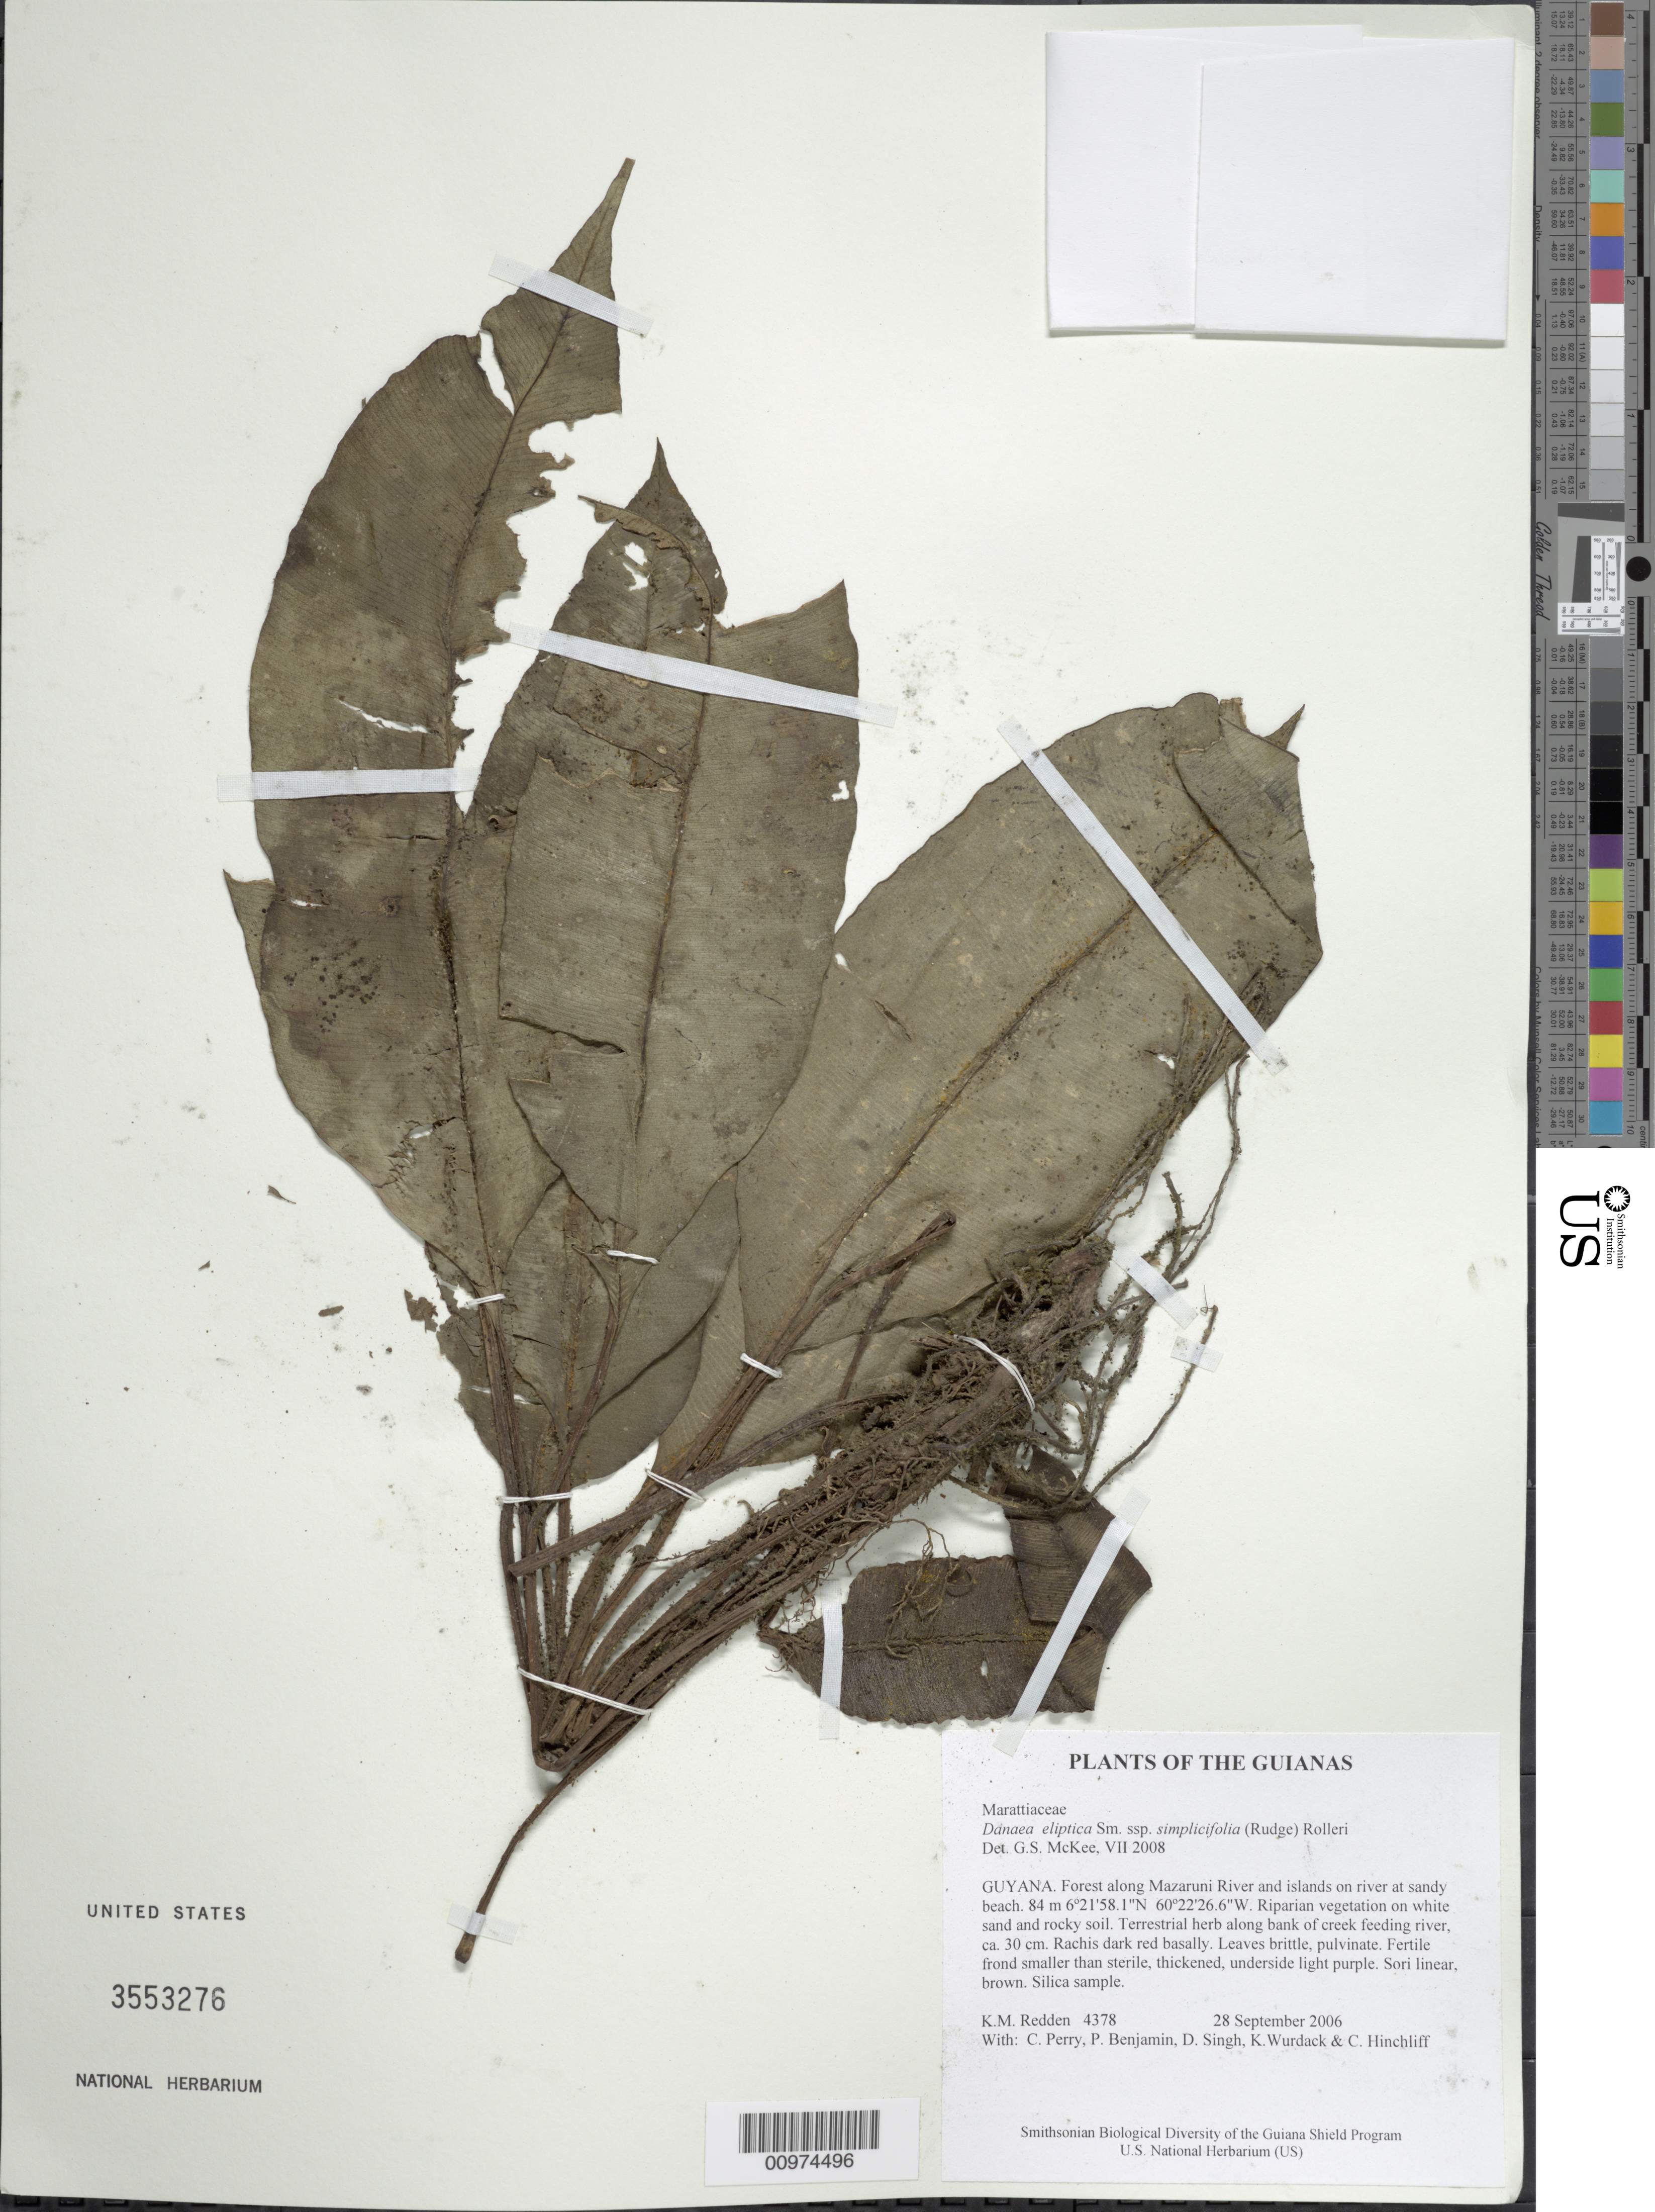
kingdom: Plantae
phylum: Tracheophyta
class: Polypodiopsida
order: Marattiales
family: Marattiaceae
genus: Danaea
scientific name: Danaea elliptica subsp. simplicifolia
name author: (Rudge) Rolleri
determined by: McKee, G. S., (US), NMNH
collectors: K. M. Redden, C. Perry, P. Benjamin, D. Singh, K. Wurdack & C. E. Hinchliff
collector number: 4378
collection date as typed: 28 September 2006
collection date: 2006-09-28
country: Guyana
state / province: Cuyuni-Mazaruni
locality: Forest along Mazaruni River and islands on river at sandy beach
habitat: Riparian vegetation on white sand and rocky soil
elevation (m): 84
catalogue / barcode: US 3553276